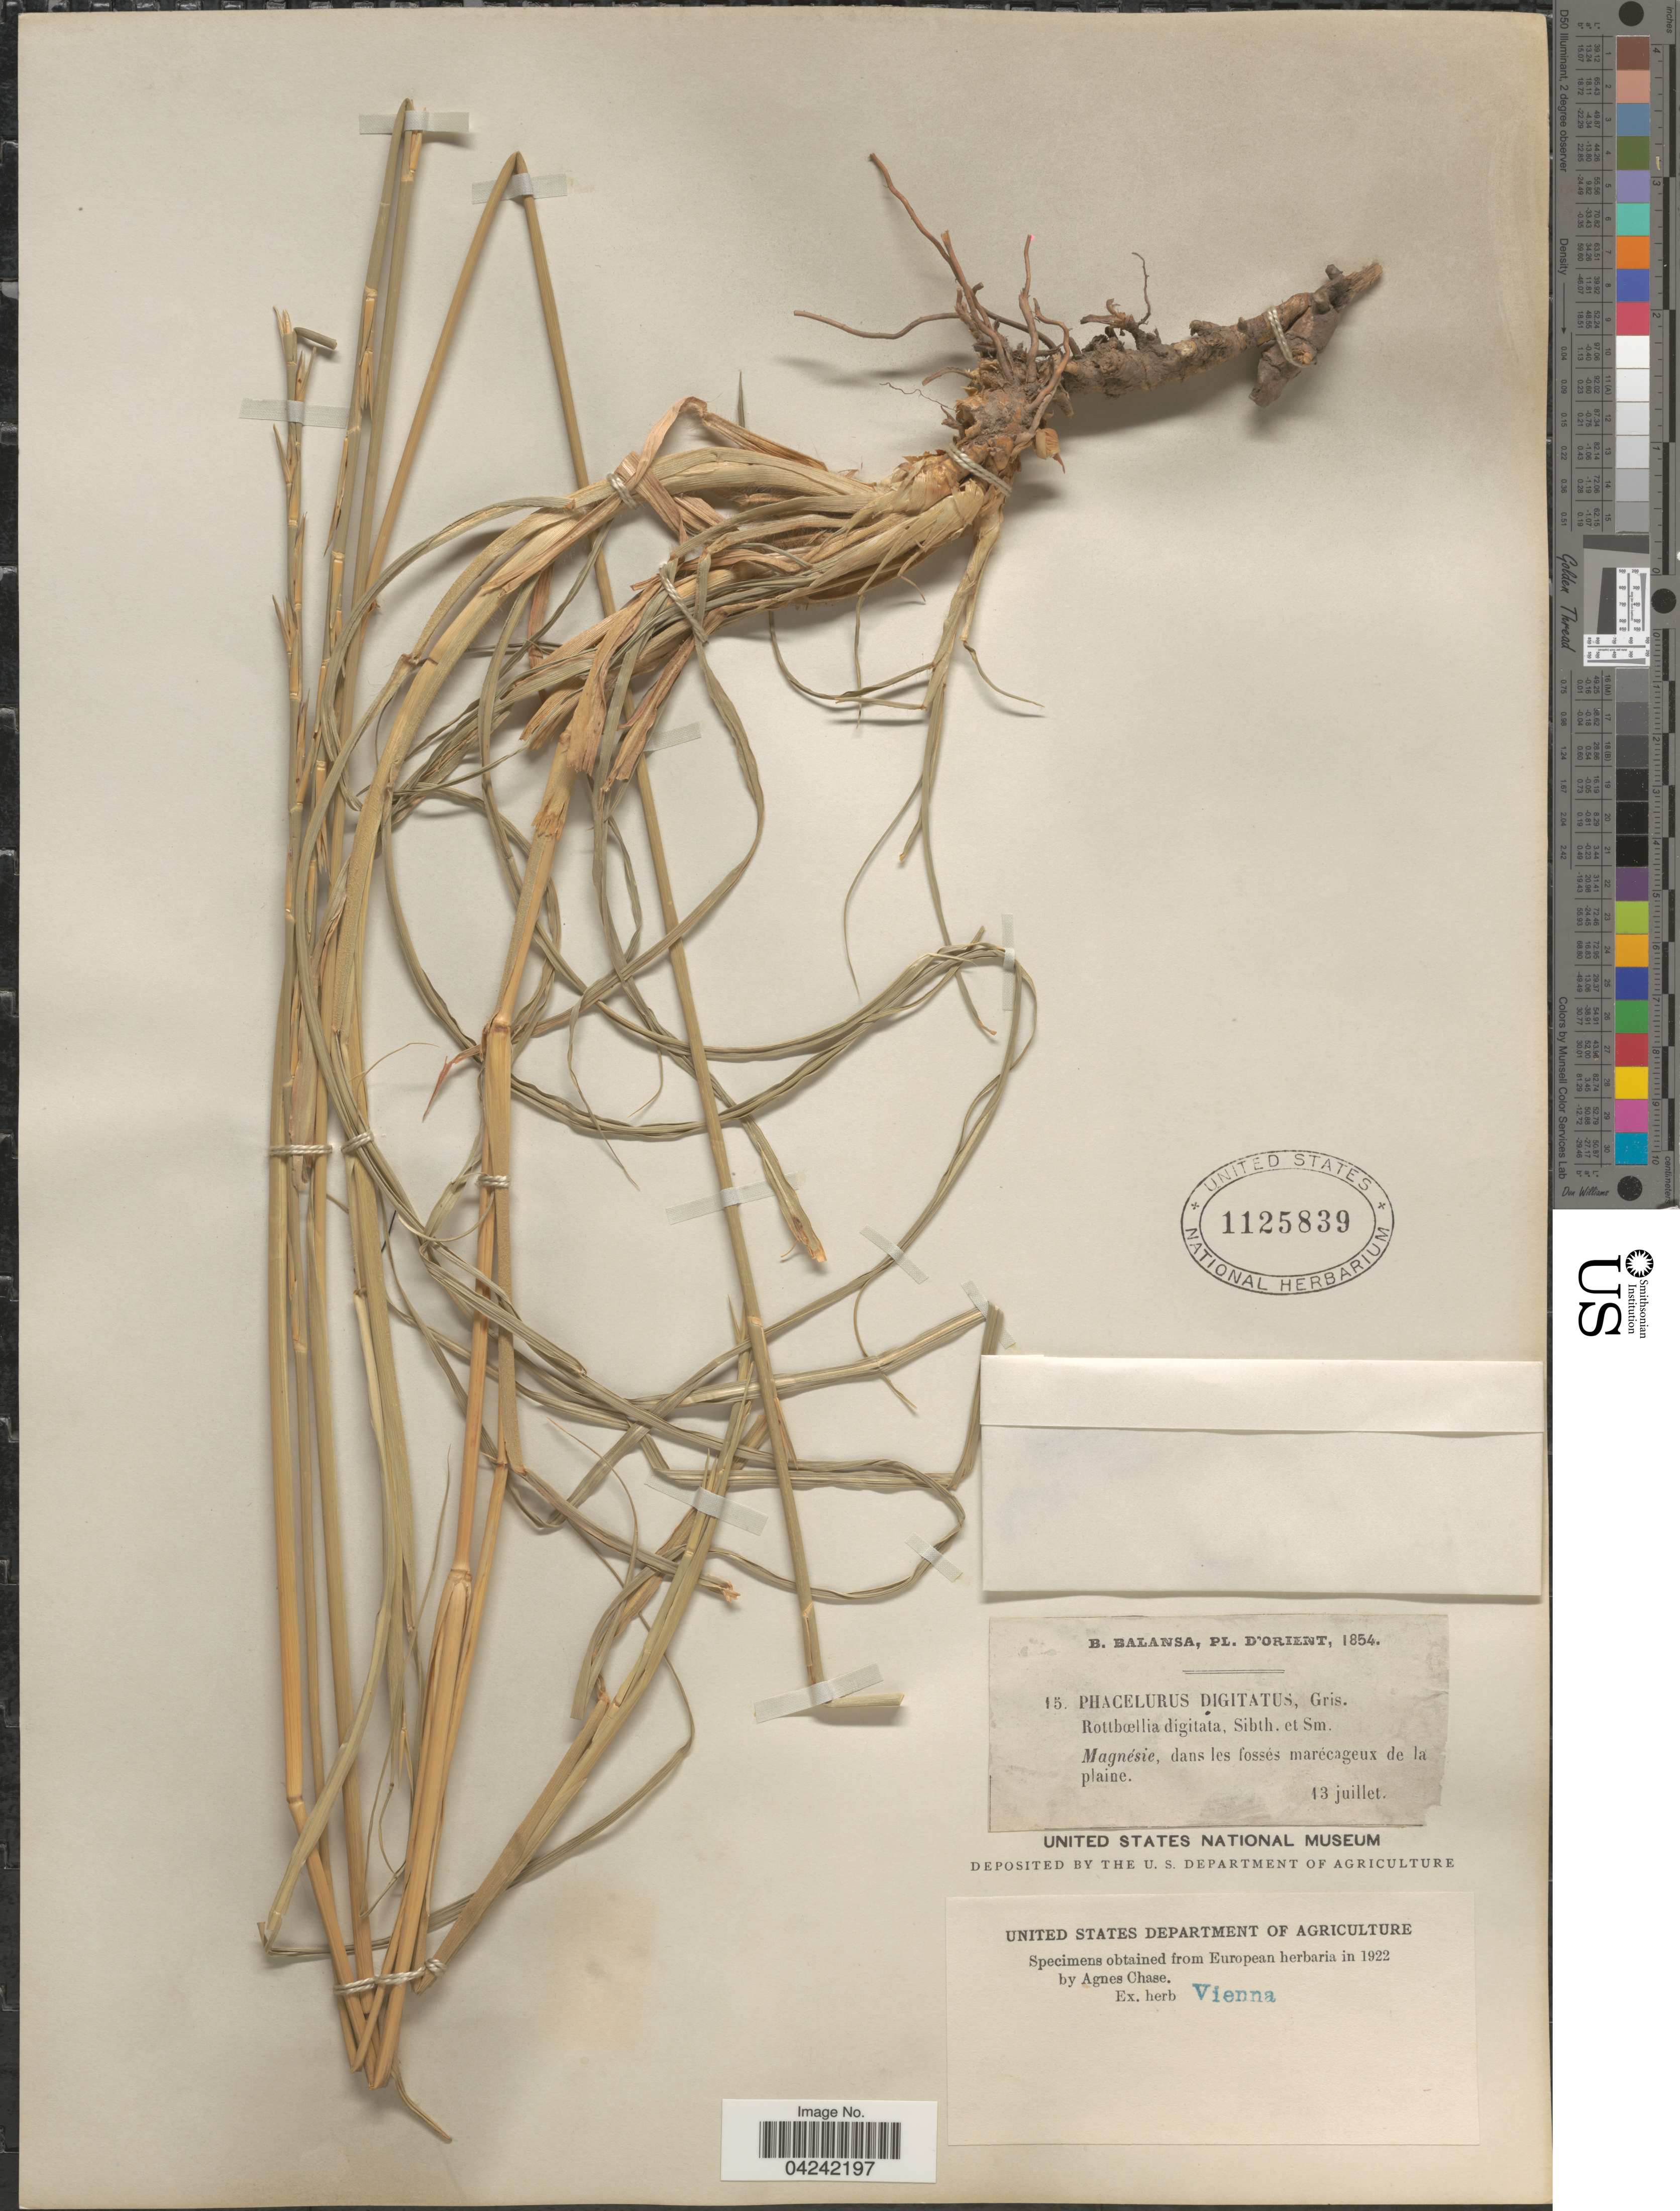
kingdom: Plantae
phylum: Tracheophyta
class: Liliopsida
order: Poales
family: Poaceae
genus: Phacelurus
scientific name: Phacelurus digitatus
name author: (Sibth. & Sm.) Griseb.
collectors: B. Balansa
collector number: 15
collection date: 1854-07-13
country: Turkey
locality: Magnésie, dans kes fossés marécageux de la plaine.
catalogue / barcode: US 1125839